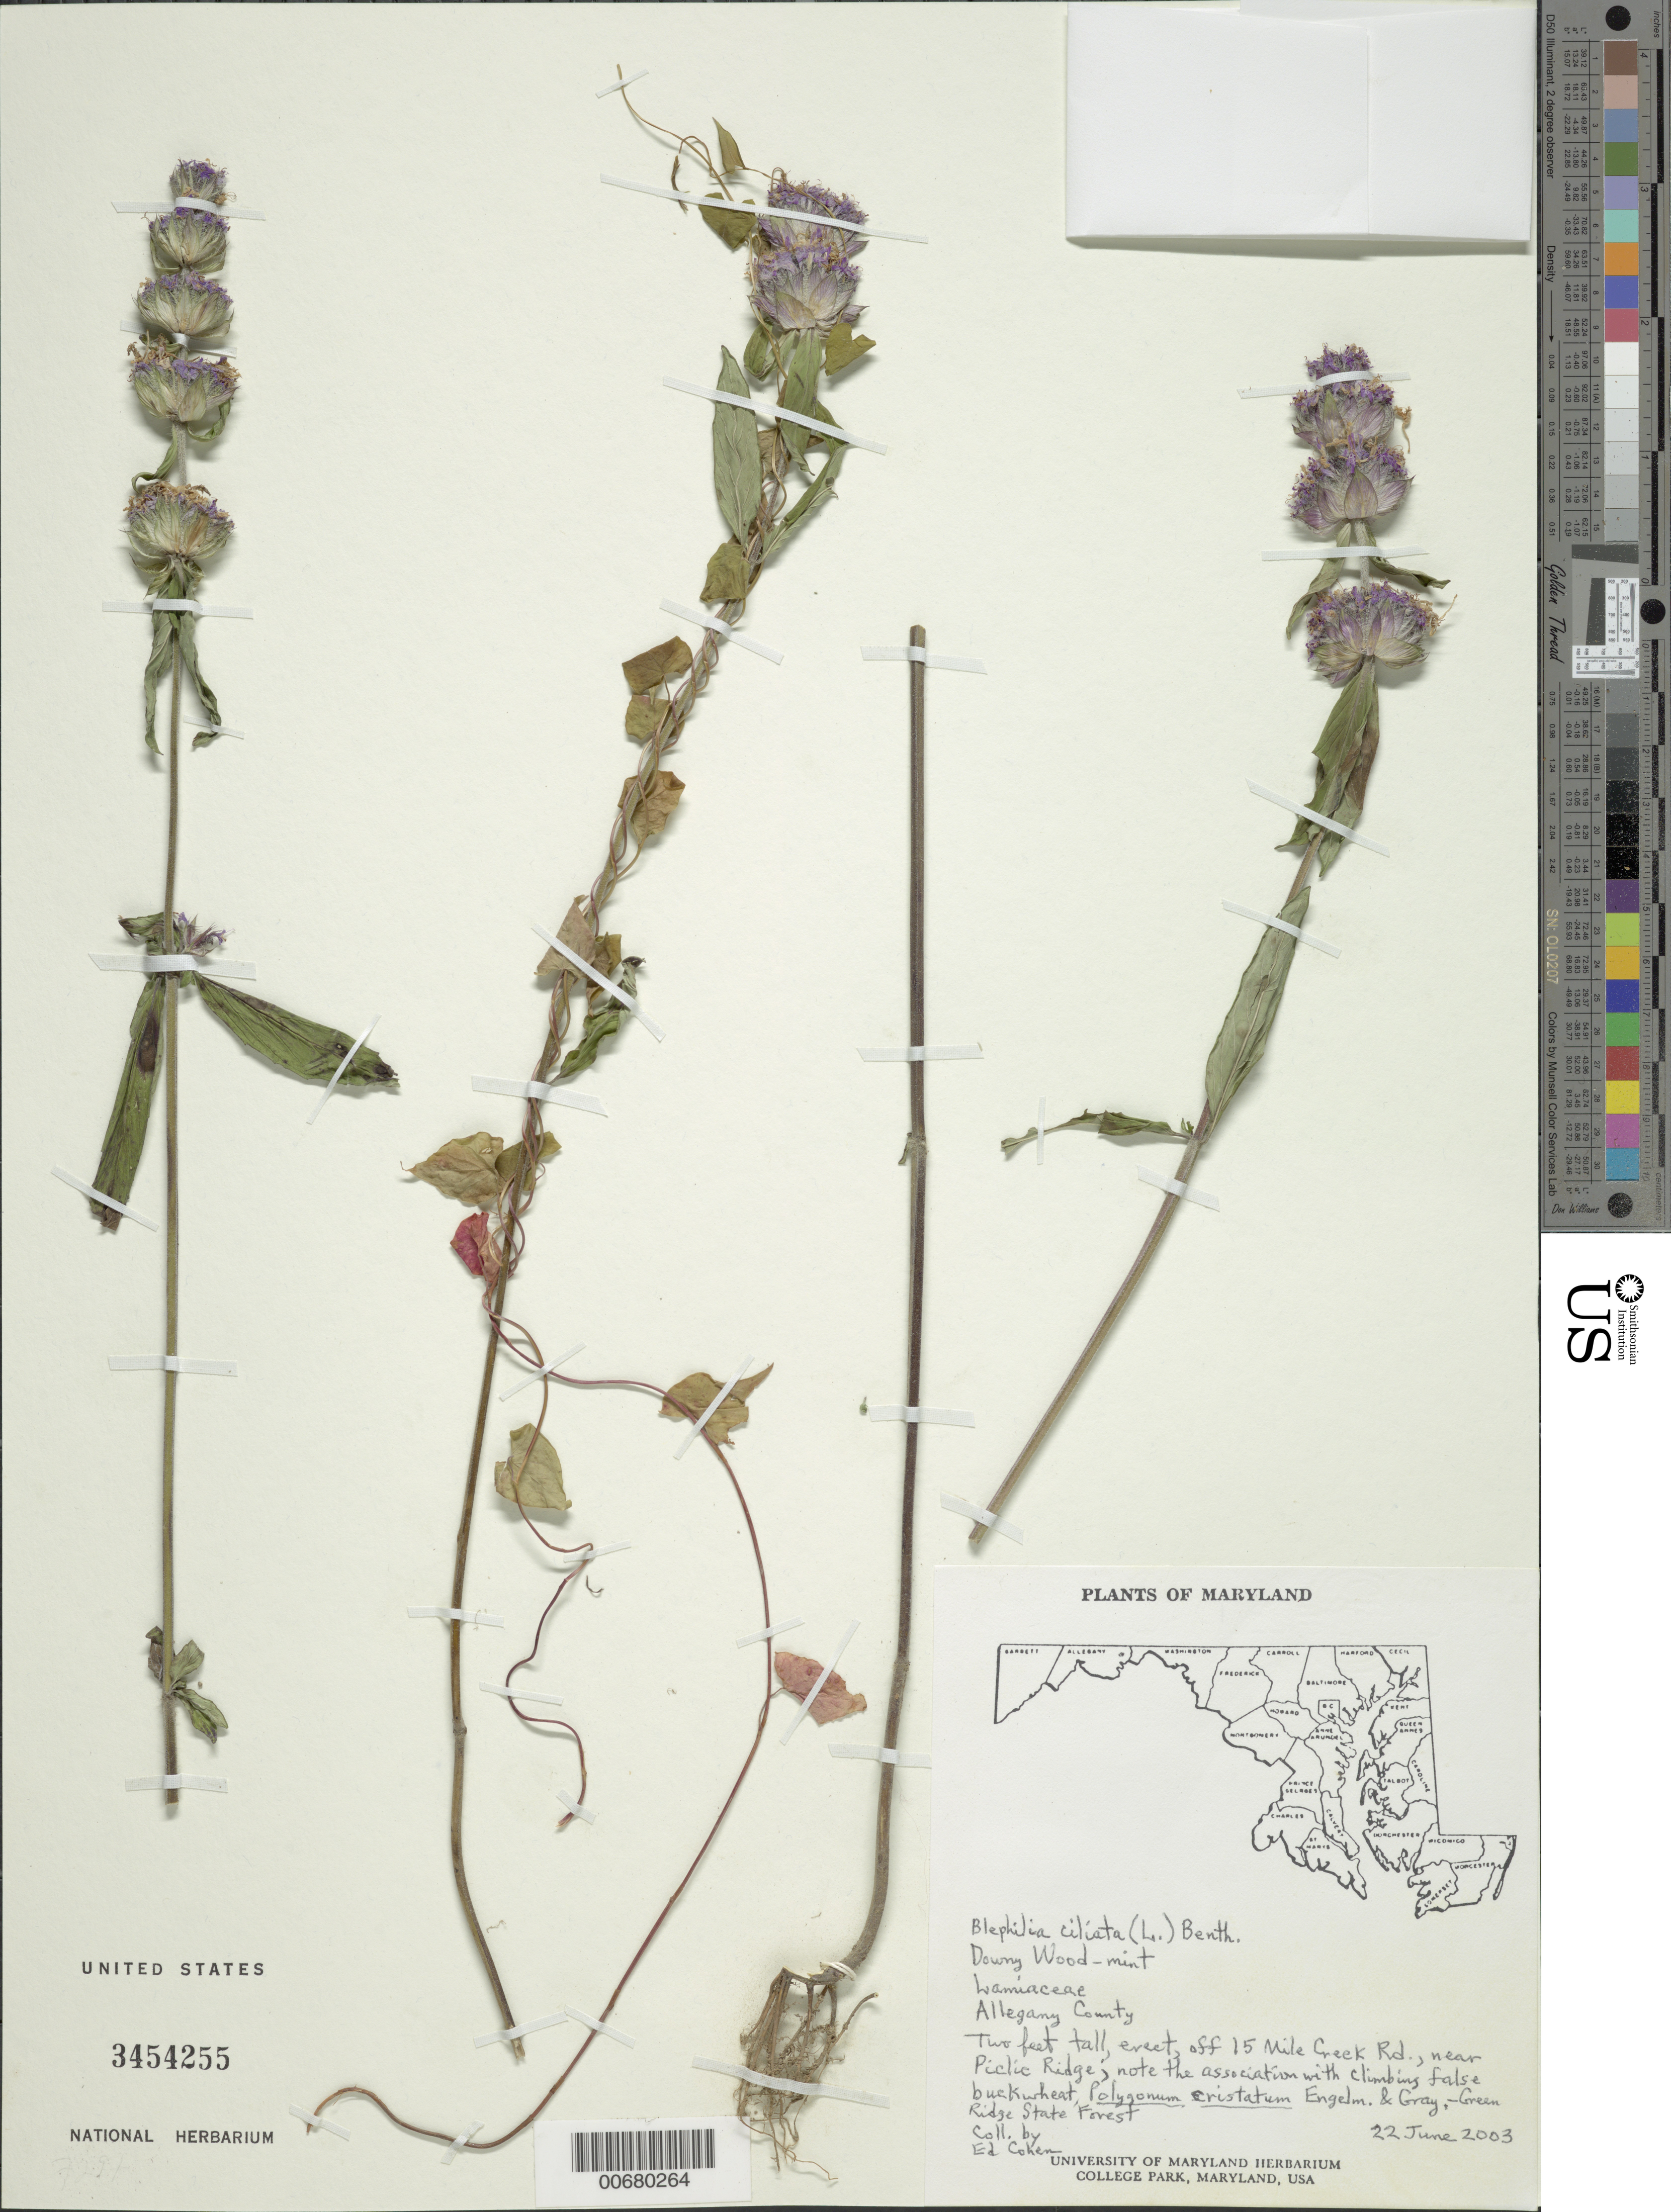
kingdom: Plantae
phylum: Tracheophyta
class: Magnoliopsida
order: Lamiales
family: Lamiaceae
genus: Blephilia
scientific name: Blephilia ciliata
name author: (L.) Raf. ex Benth.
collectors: E. Cohen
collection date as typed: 22 Jun 2003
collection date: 2003-06-22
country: United States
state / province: Maryland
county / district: Allegany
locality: Green Ridge State Forest, off 15 Mile Creek Rd., near Piclic Ridge.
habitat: Associated with false buckwheat, Polygonum cristatum.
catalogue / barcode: US 3454255